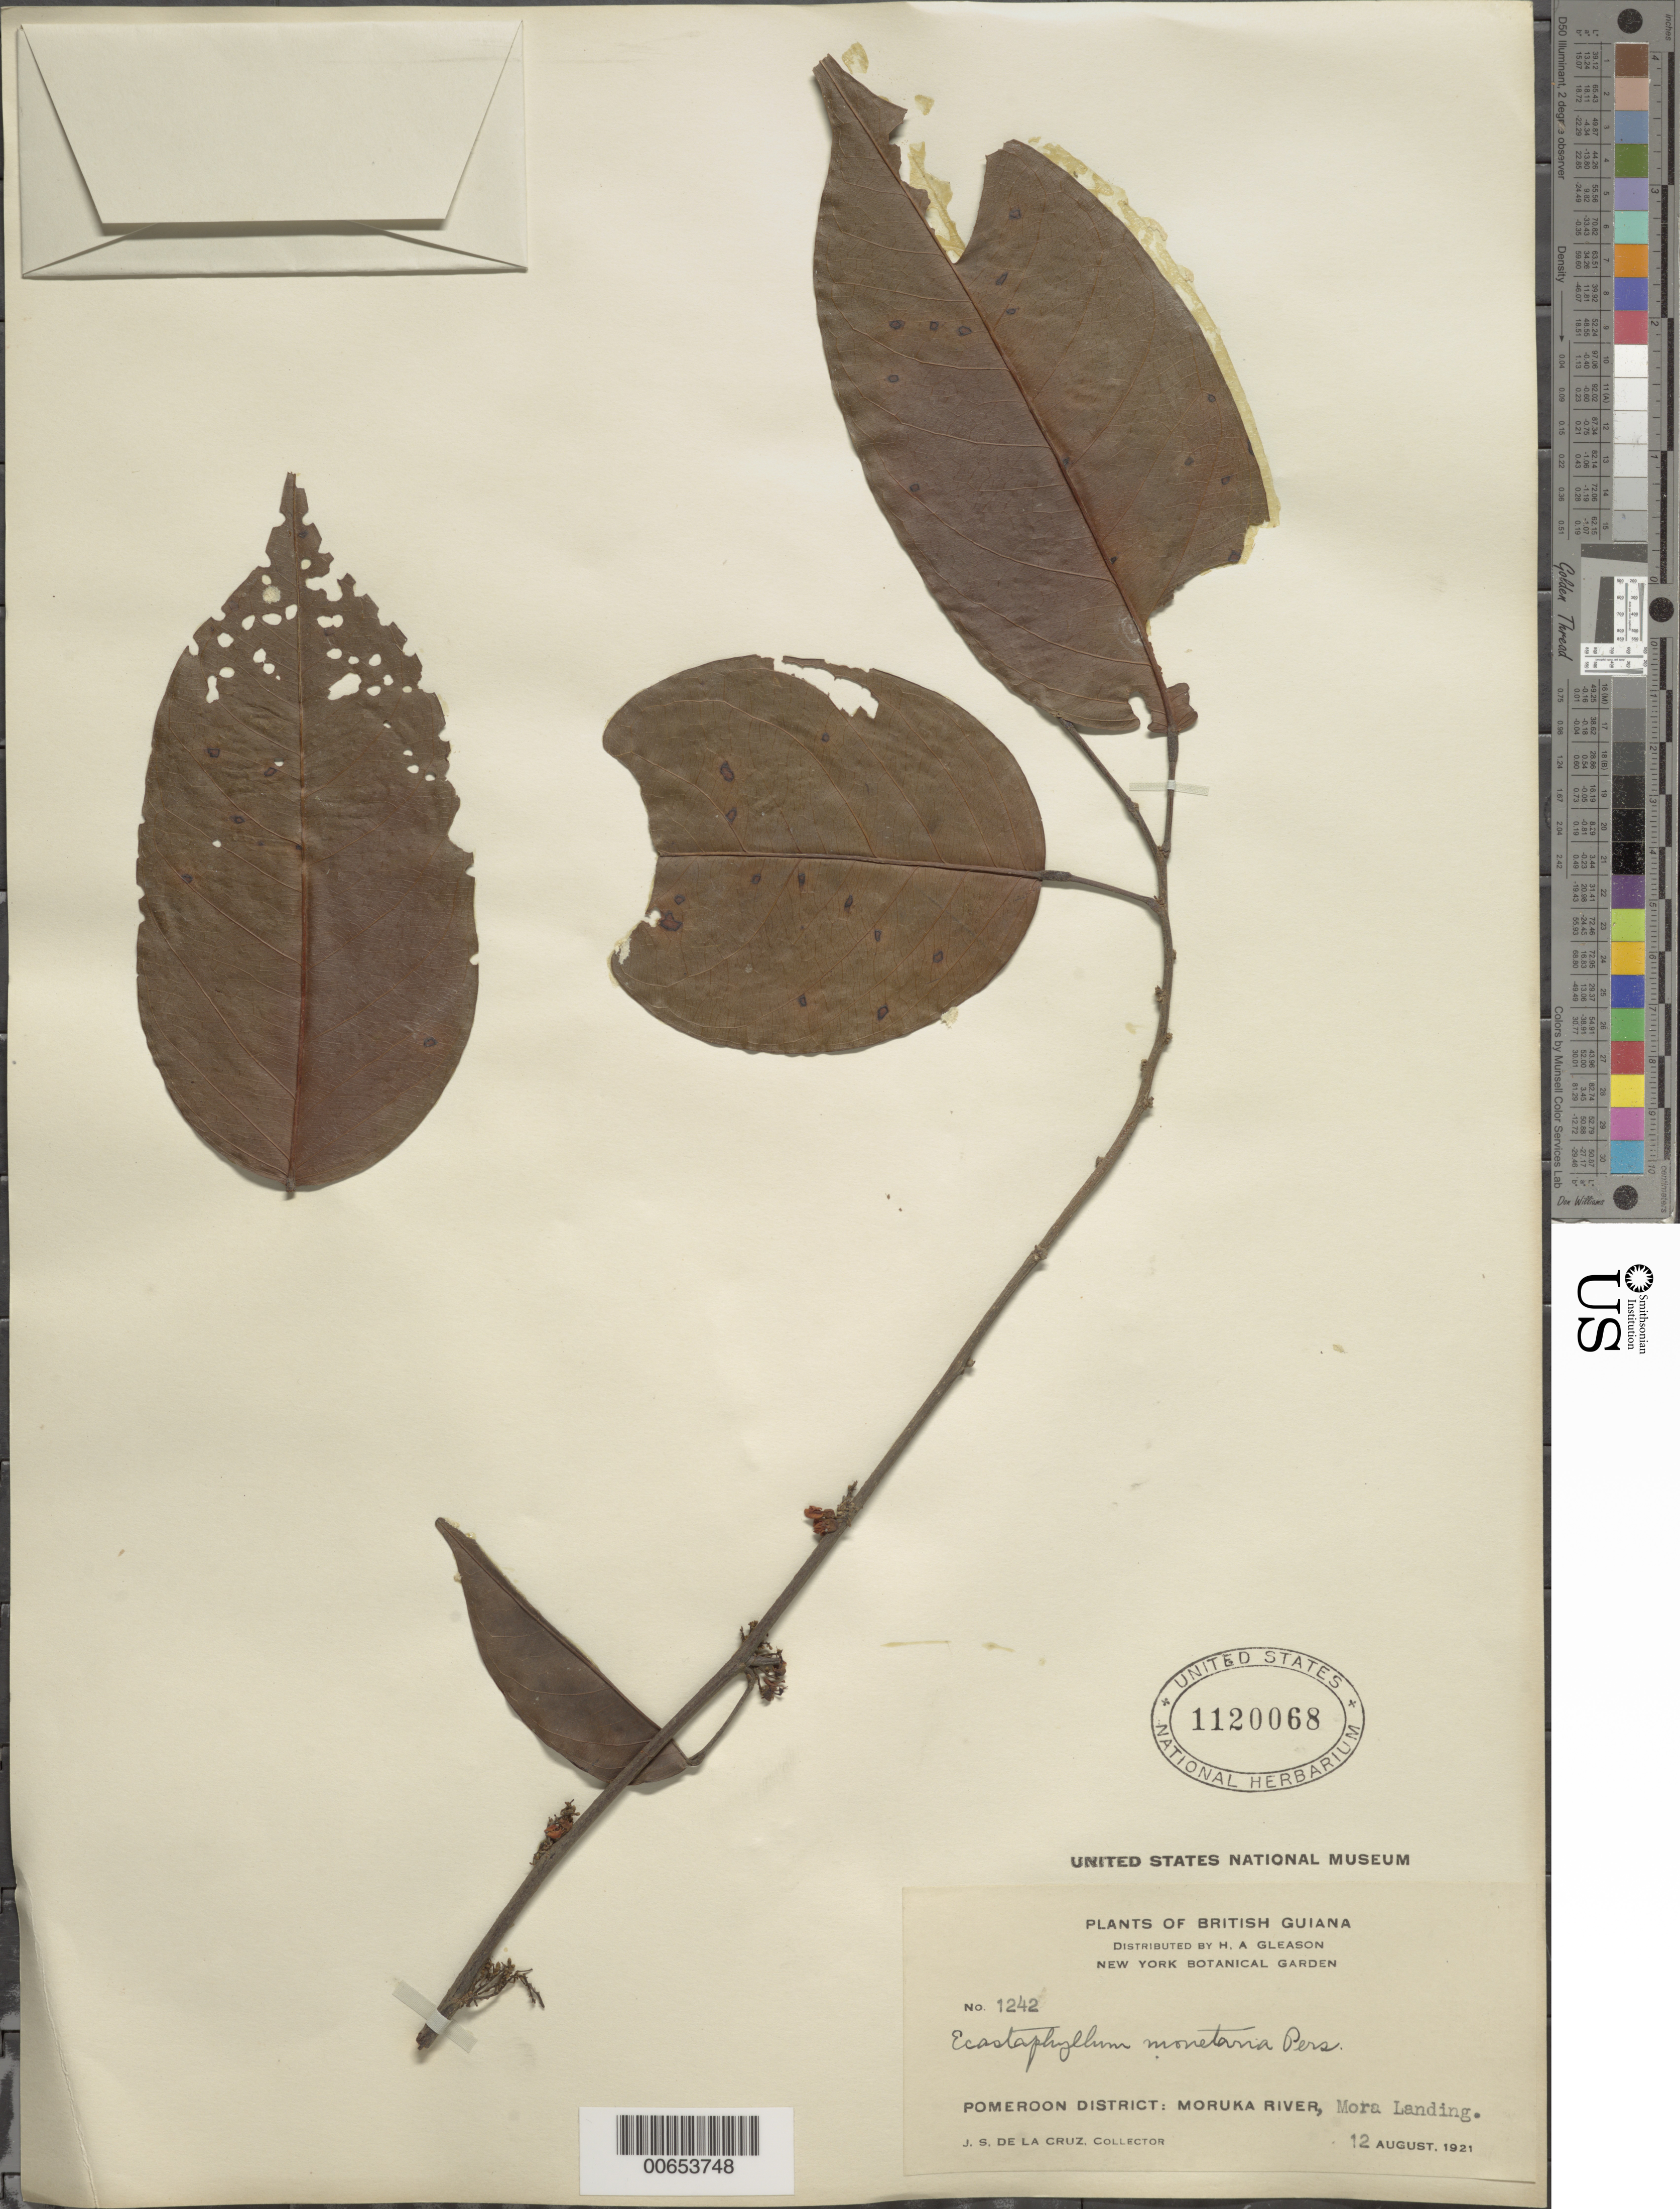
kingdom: Plantae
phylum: Tracheophyta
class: Magnoliopsida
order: Fabales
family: Fabaceae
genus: Dalbergia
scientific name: Dalbergia monetaria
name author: L. f.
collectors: J. S. de la Cruz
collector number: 1242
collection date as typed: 12-Aug-21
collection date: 1921-08-12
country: Guyana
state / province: Barima-Waini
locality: Mora Landing, Moruka R., Pomeroon Dist.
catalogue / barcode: US 1120068